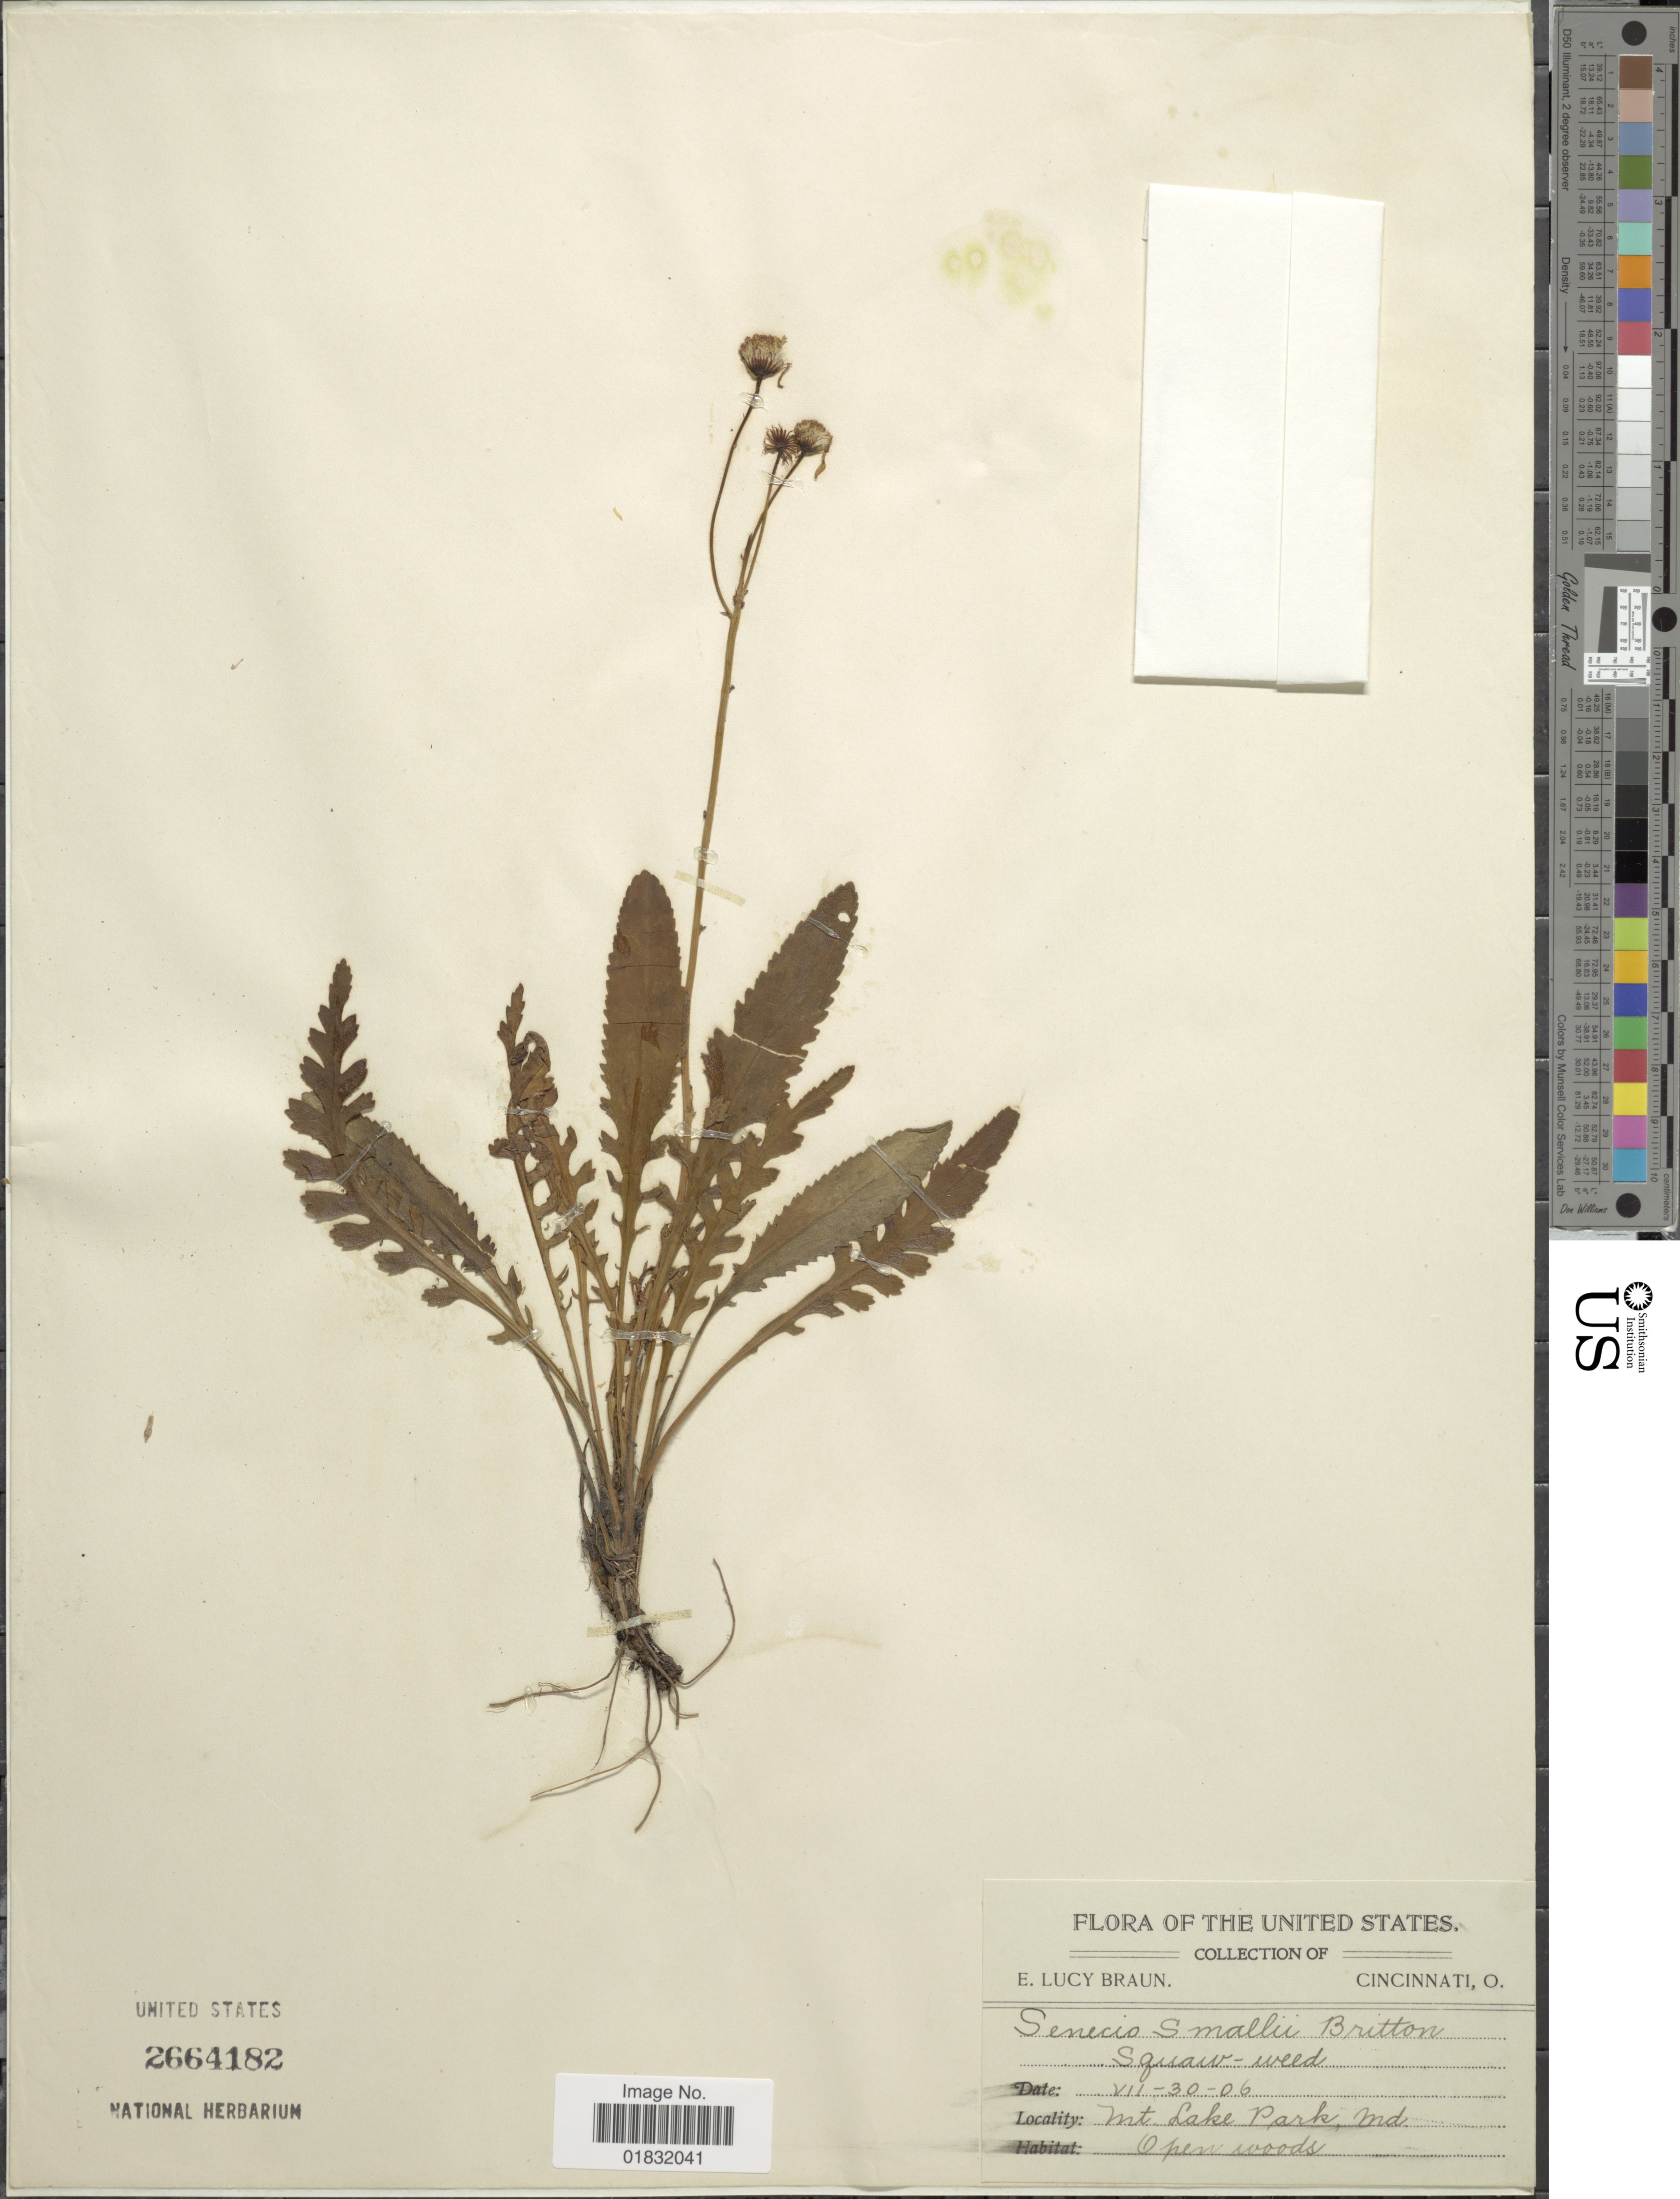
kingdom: Plantae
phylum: Tracheophyta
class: Magnoliopsida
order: Asterales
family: Asteraceae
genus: Packera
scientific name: Packera smallii Britton comb ined.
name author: Britton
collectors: E. L. Braun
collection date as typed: Transcribed d/m/y: 30/7/6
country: United States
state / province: Maryland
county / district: Garrett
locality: Mt Lake Park, Open woods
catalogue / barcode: US 2664182